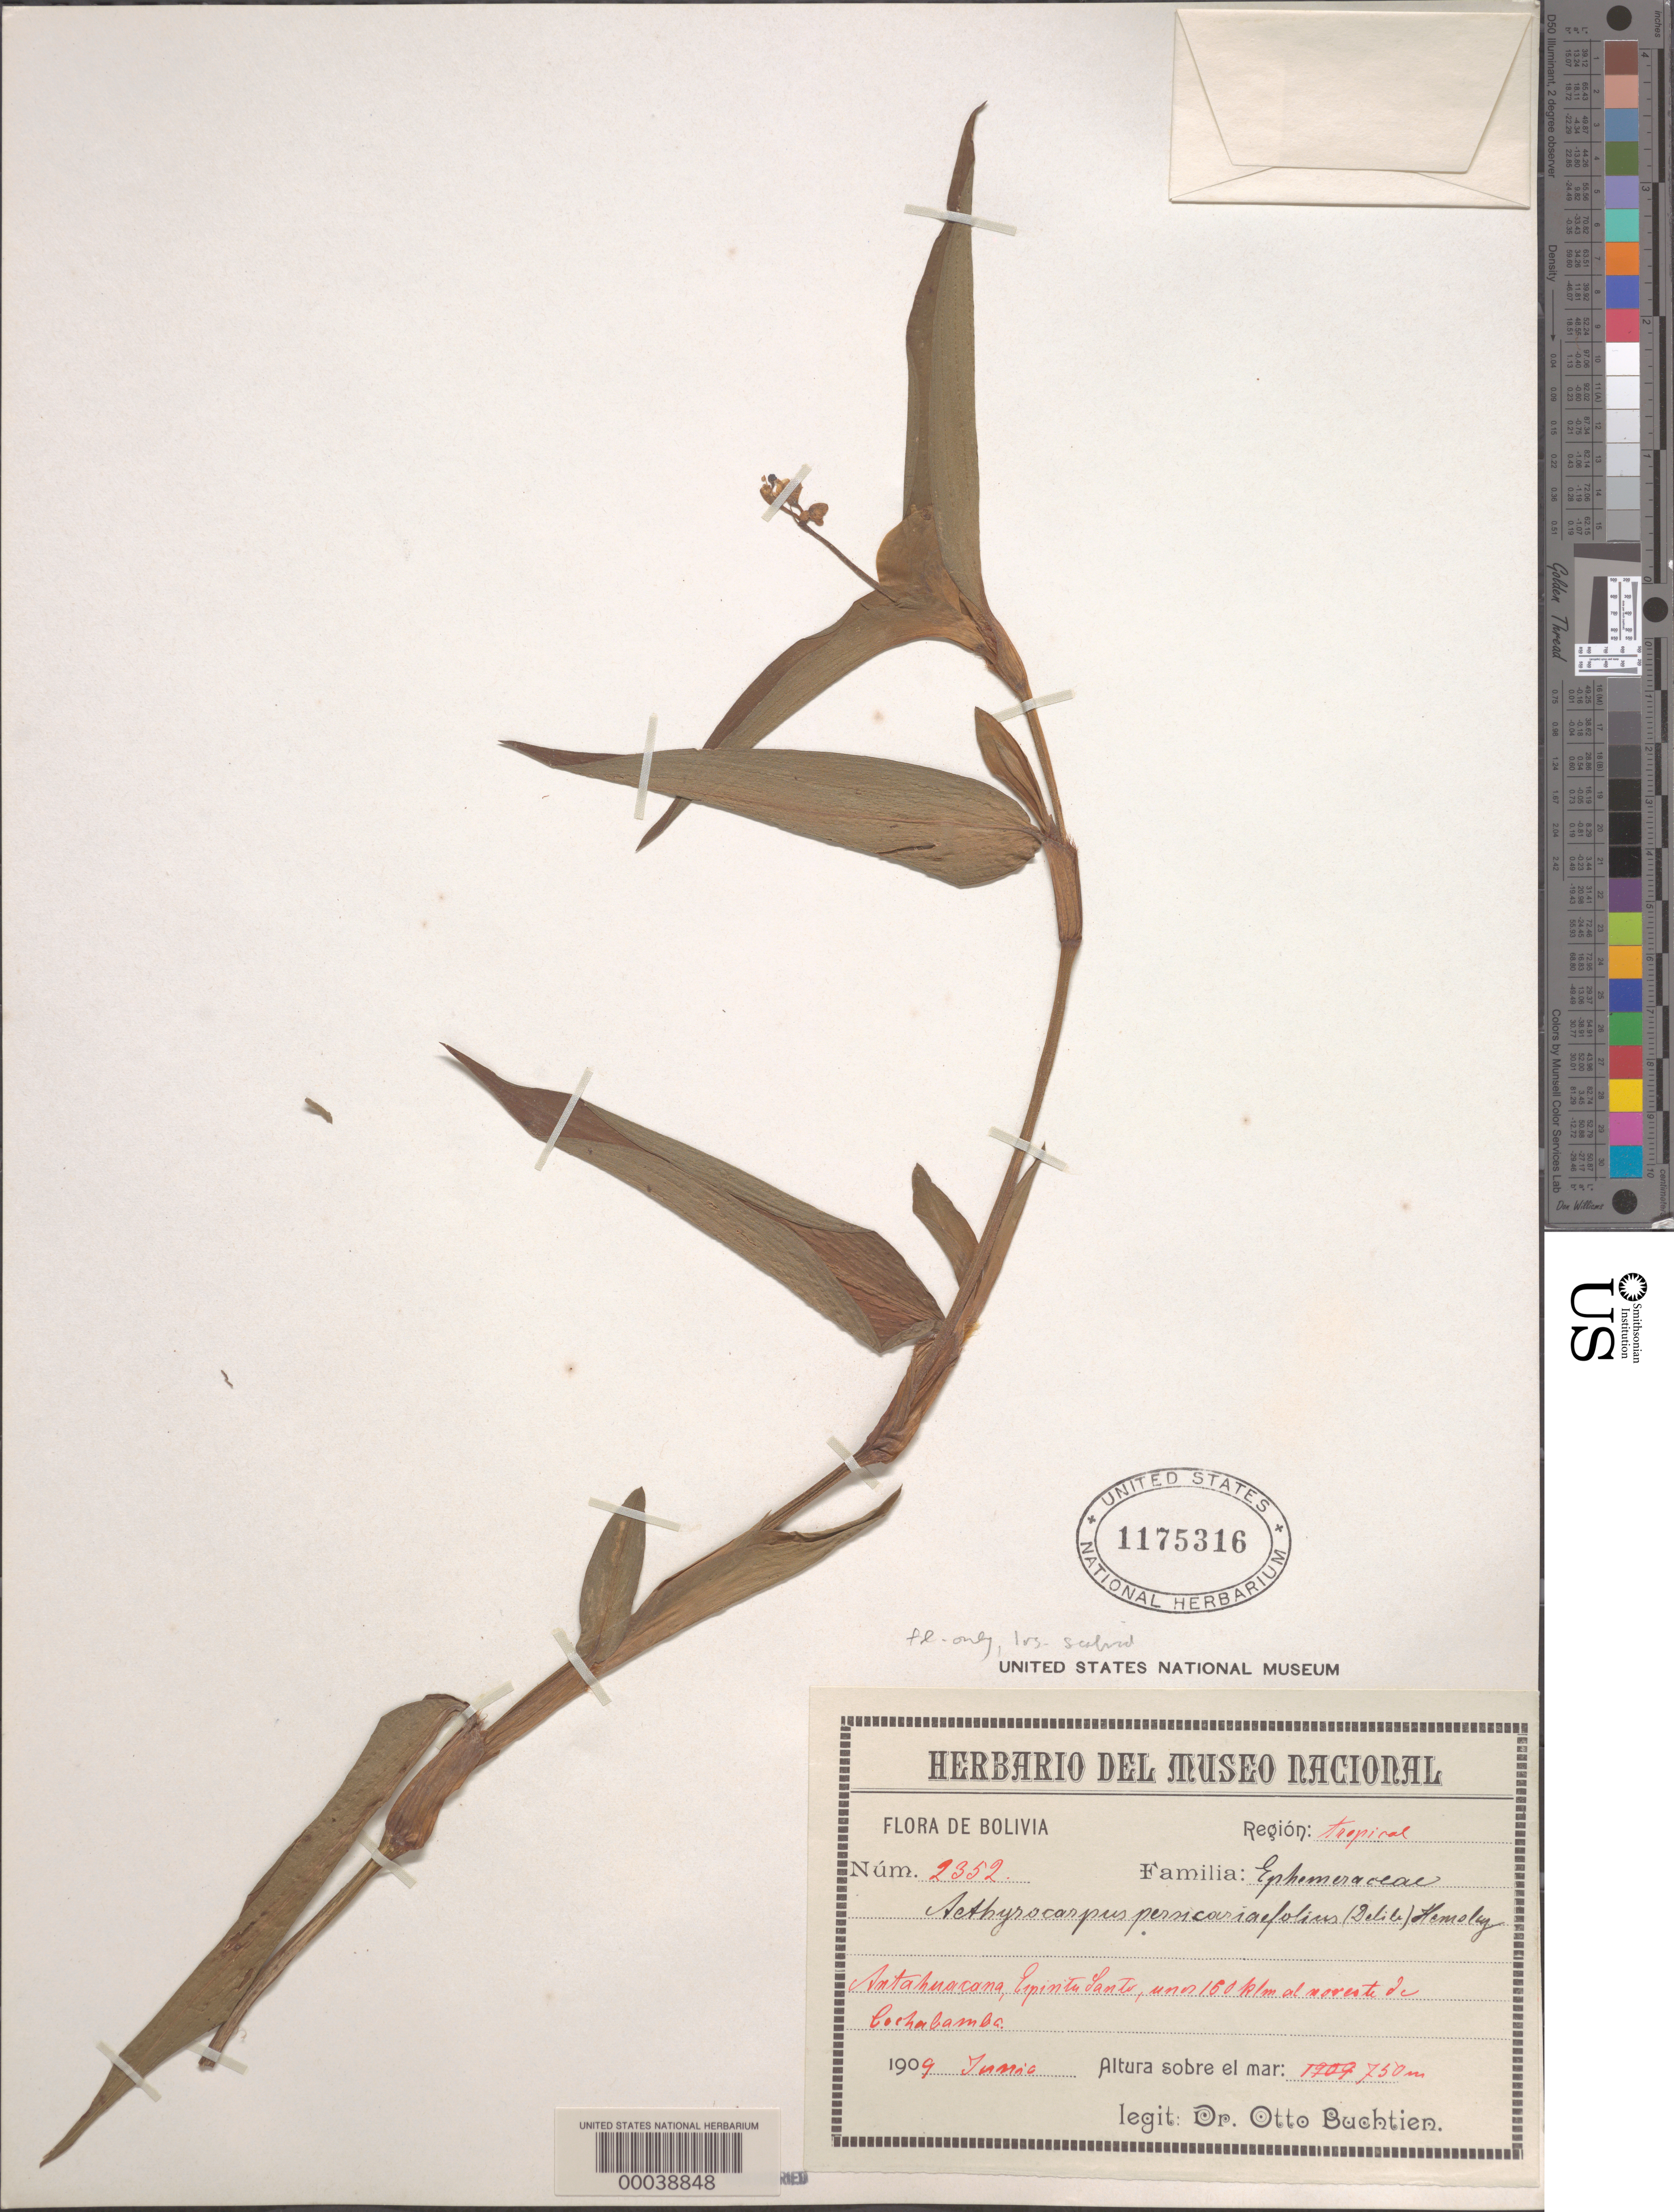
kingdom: Plantae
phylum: Tracheophyta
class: Liliopsida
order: Commelinales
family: Commelinaceae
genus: Commelina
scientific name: Commelina obliqua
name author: Vahl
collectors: O. Buchtien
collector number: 2352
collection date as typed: Jun 1909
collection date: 1909-06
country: Bolivia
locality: Antahuacana, Espirito Santo NE of Cochabamba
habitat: Tropical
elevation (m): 750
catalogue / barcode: US 1175316